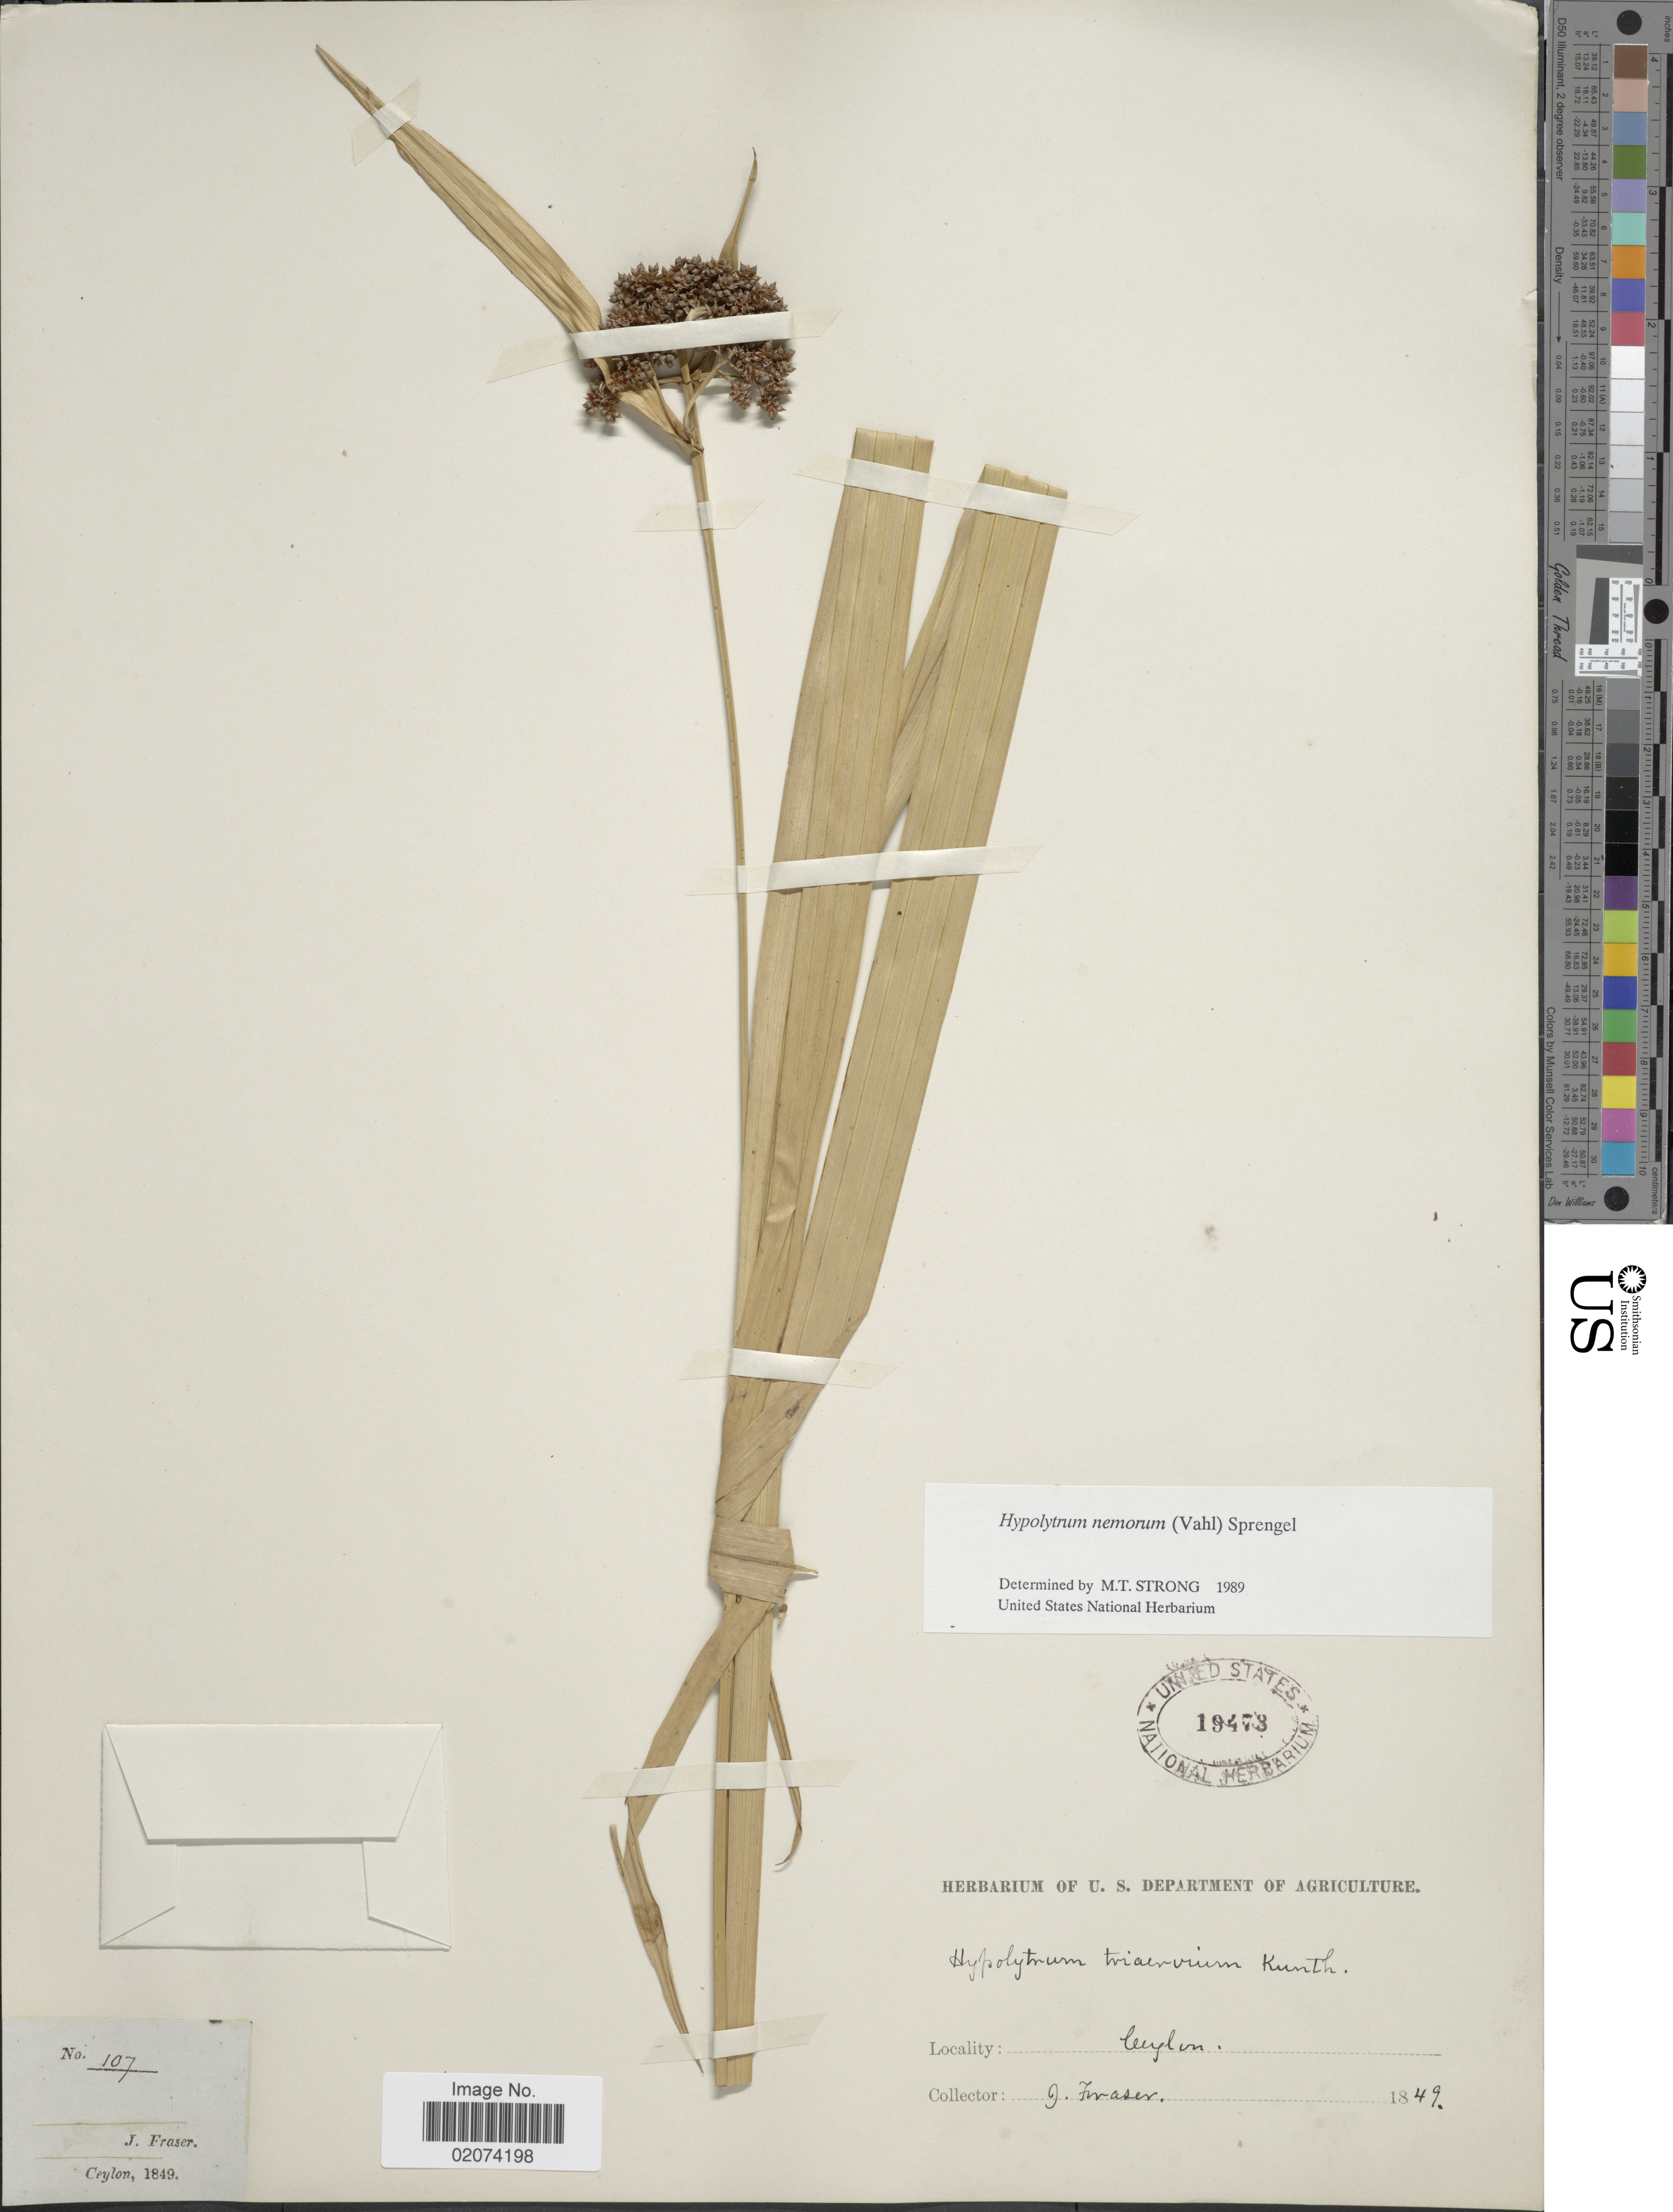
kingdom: Plantae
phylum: Tracheophyta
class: Liliopsida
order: Poales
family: Cyperaceae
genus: Hypolytrum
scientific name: Hypolytrum nemorum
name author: (Vahl) Spreng.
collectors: J. Fraser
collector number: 107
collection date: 1849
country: Sri Lanka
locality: Ceylon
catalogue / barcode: US 19473